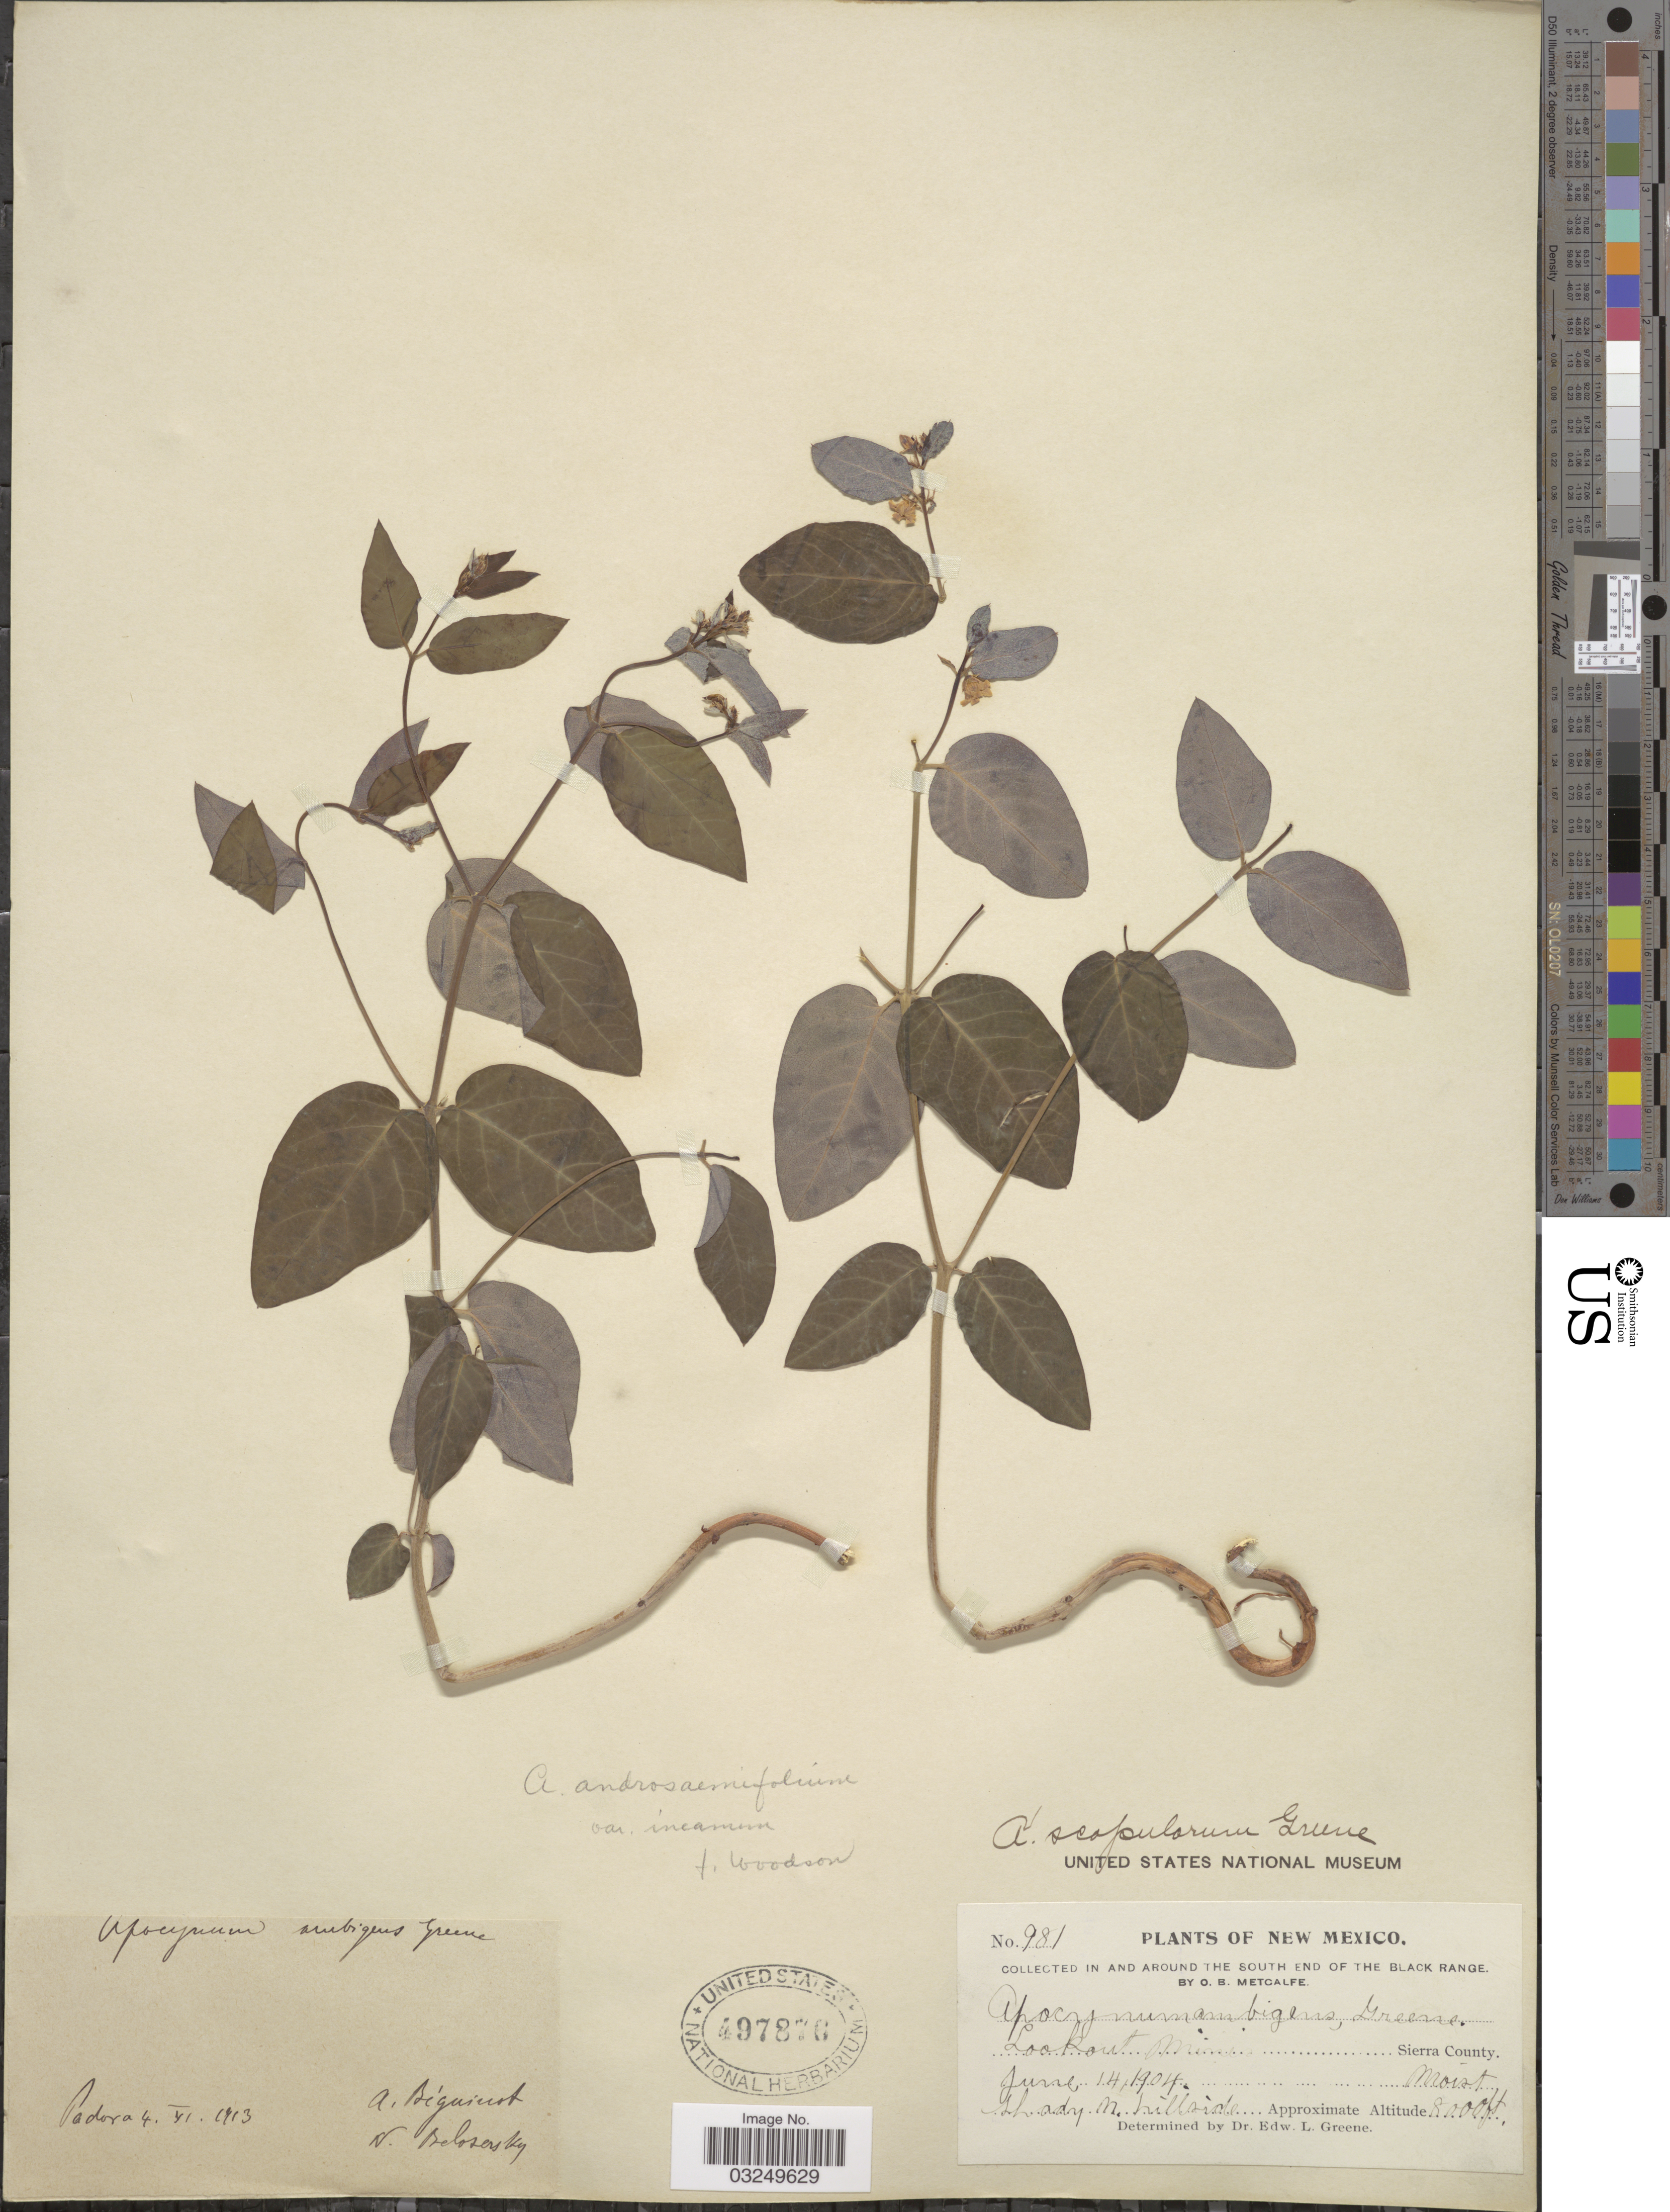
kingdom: Plantae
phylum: Tracheophyta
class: Magnoliopsida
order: Gentianales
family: Apocynaceae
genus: Apocynum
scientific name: Apocynum androsaemifolium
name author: L.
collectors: O. B. Metcalfe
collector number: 981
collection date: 1904-06-14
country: United States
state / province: New Mexico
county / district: Sierra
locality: Lookout Mine, south end of the Black Range, Sierra County.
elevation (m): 2438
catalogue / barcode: US 497876